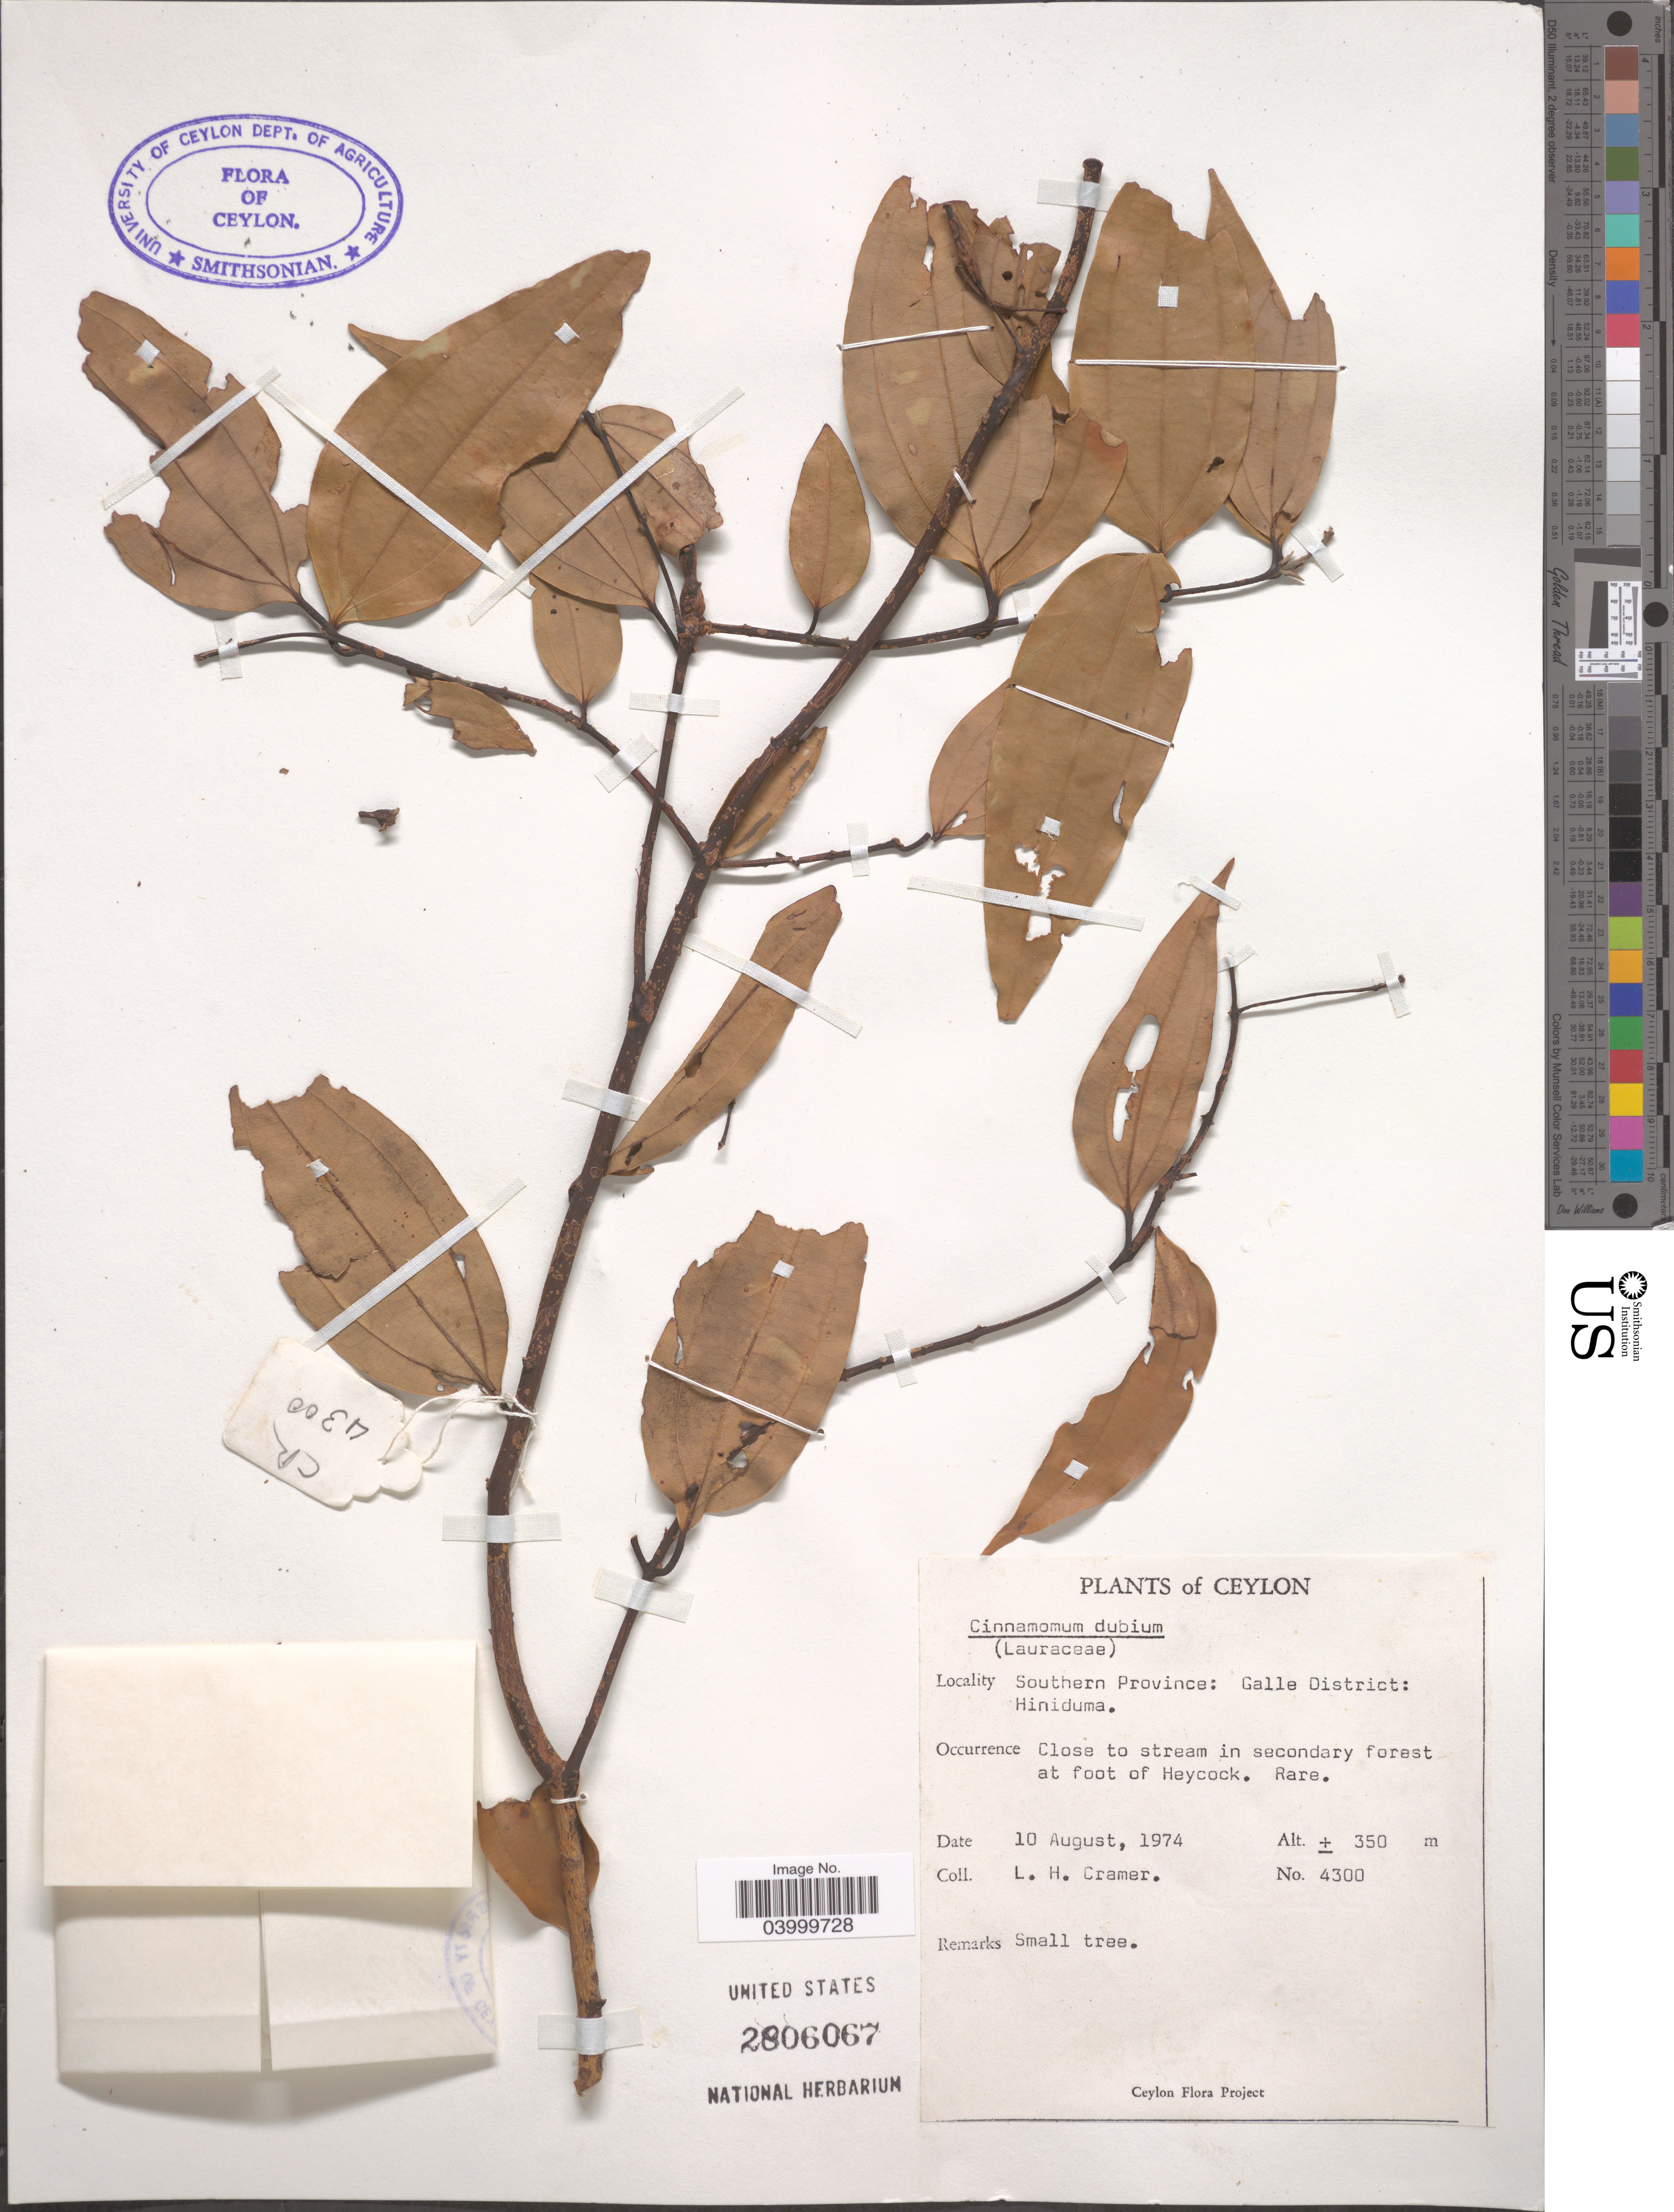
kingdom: Plantae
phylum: Tracheophyta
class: Magnoliopsida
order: Laurales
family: Lauraceae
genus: Cinnamomum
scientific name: Cinnamomum dubium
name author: Nees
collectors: L. H. Cramer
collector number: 4300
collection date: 1974-08-10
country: Sri Lanka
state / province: Southern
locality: Ceylon. Galle District: Hiniduma. Close to stream in secondary forest at foot of Heycock.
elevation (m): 350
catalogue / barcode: US 2806067